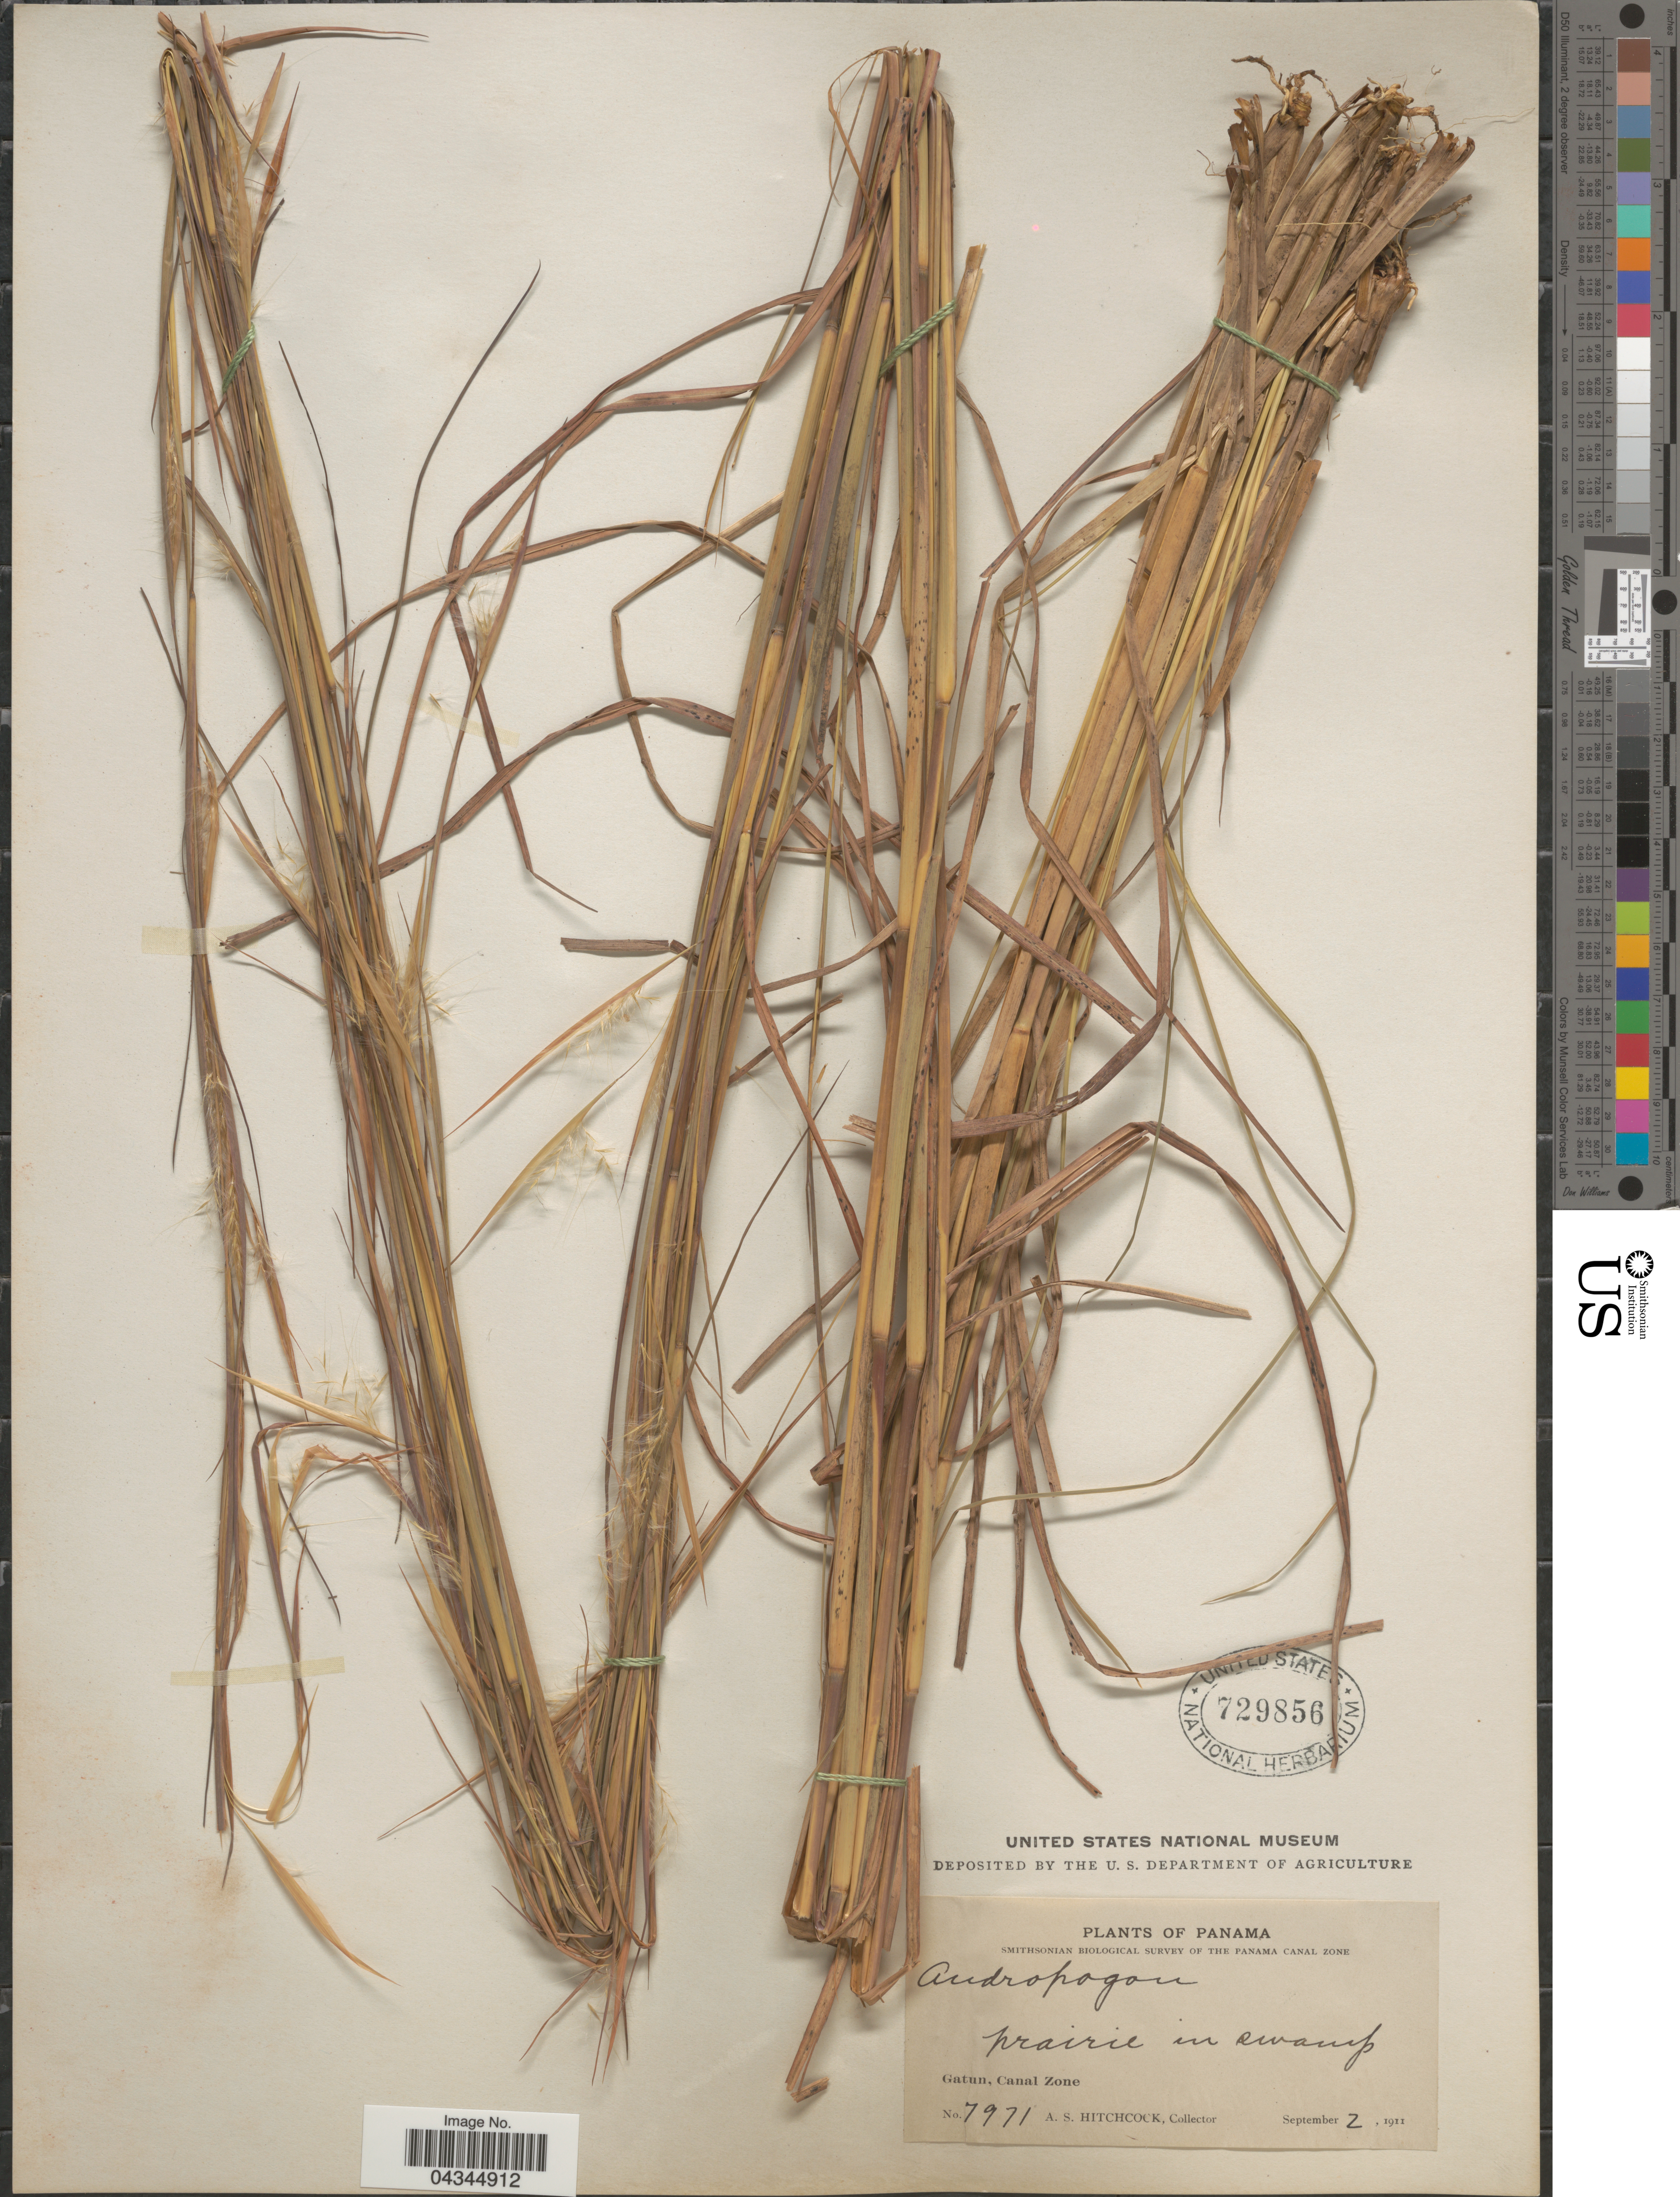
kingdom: Plantae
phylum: Tracheophyta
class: Liliopsida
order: Poales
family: Poaceae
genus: Andropogon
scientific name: Andropogon virginicus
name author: L.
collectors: A. S. Hitchcock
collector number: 7971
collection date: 1911-09-02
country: Panama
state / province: Colón / Panamá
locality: Smithsonian Biological Survey of the Panama Canal Zone. Gatun, Canal Zone.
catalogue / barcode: US 729856